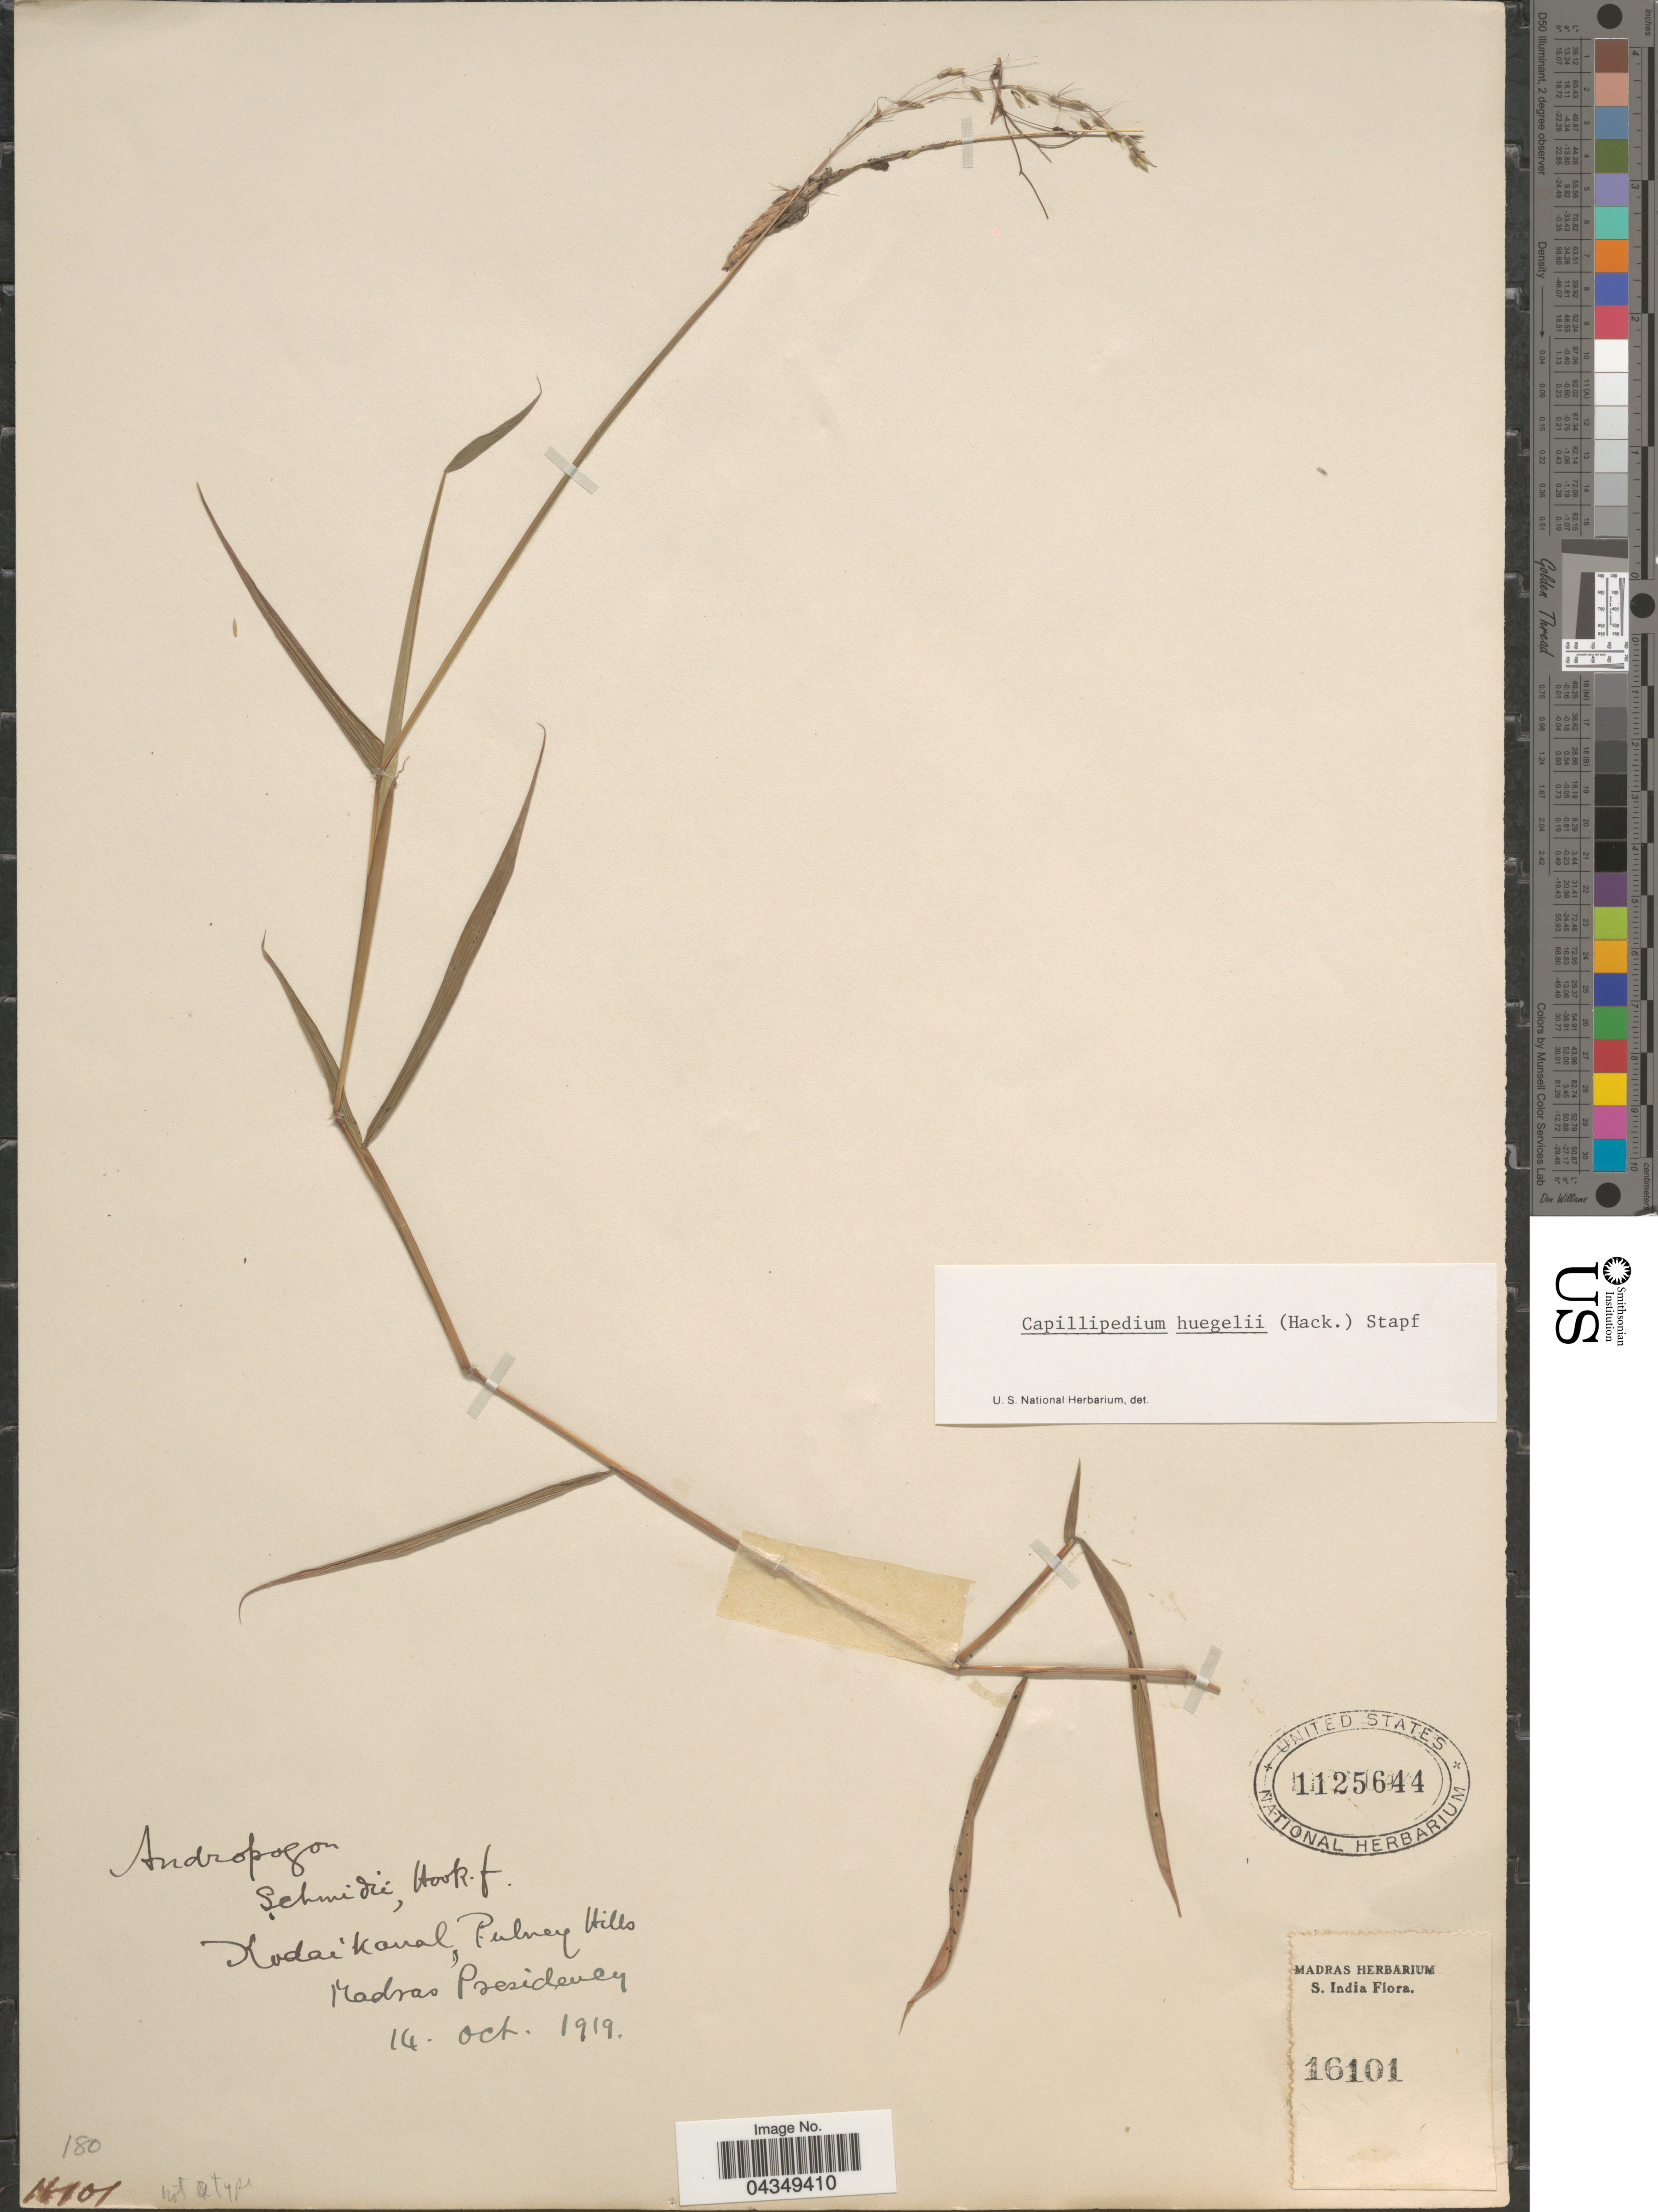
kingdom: Plantae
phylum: Tracheophyta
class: Liliopsida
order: Poales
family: Poaceae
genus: Capillipedium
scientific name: Capillipedium huegelii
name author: (Hack.) A. Camus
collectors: Ex herb. Madras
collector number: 16101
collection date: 1919-10-14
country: India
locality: Kodaikanal, Pulney Hills. Madras Presidency. S. India.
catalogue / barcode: US 1125644